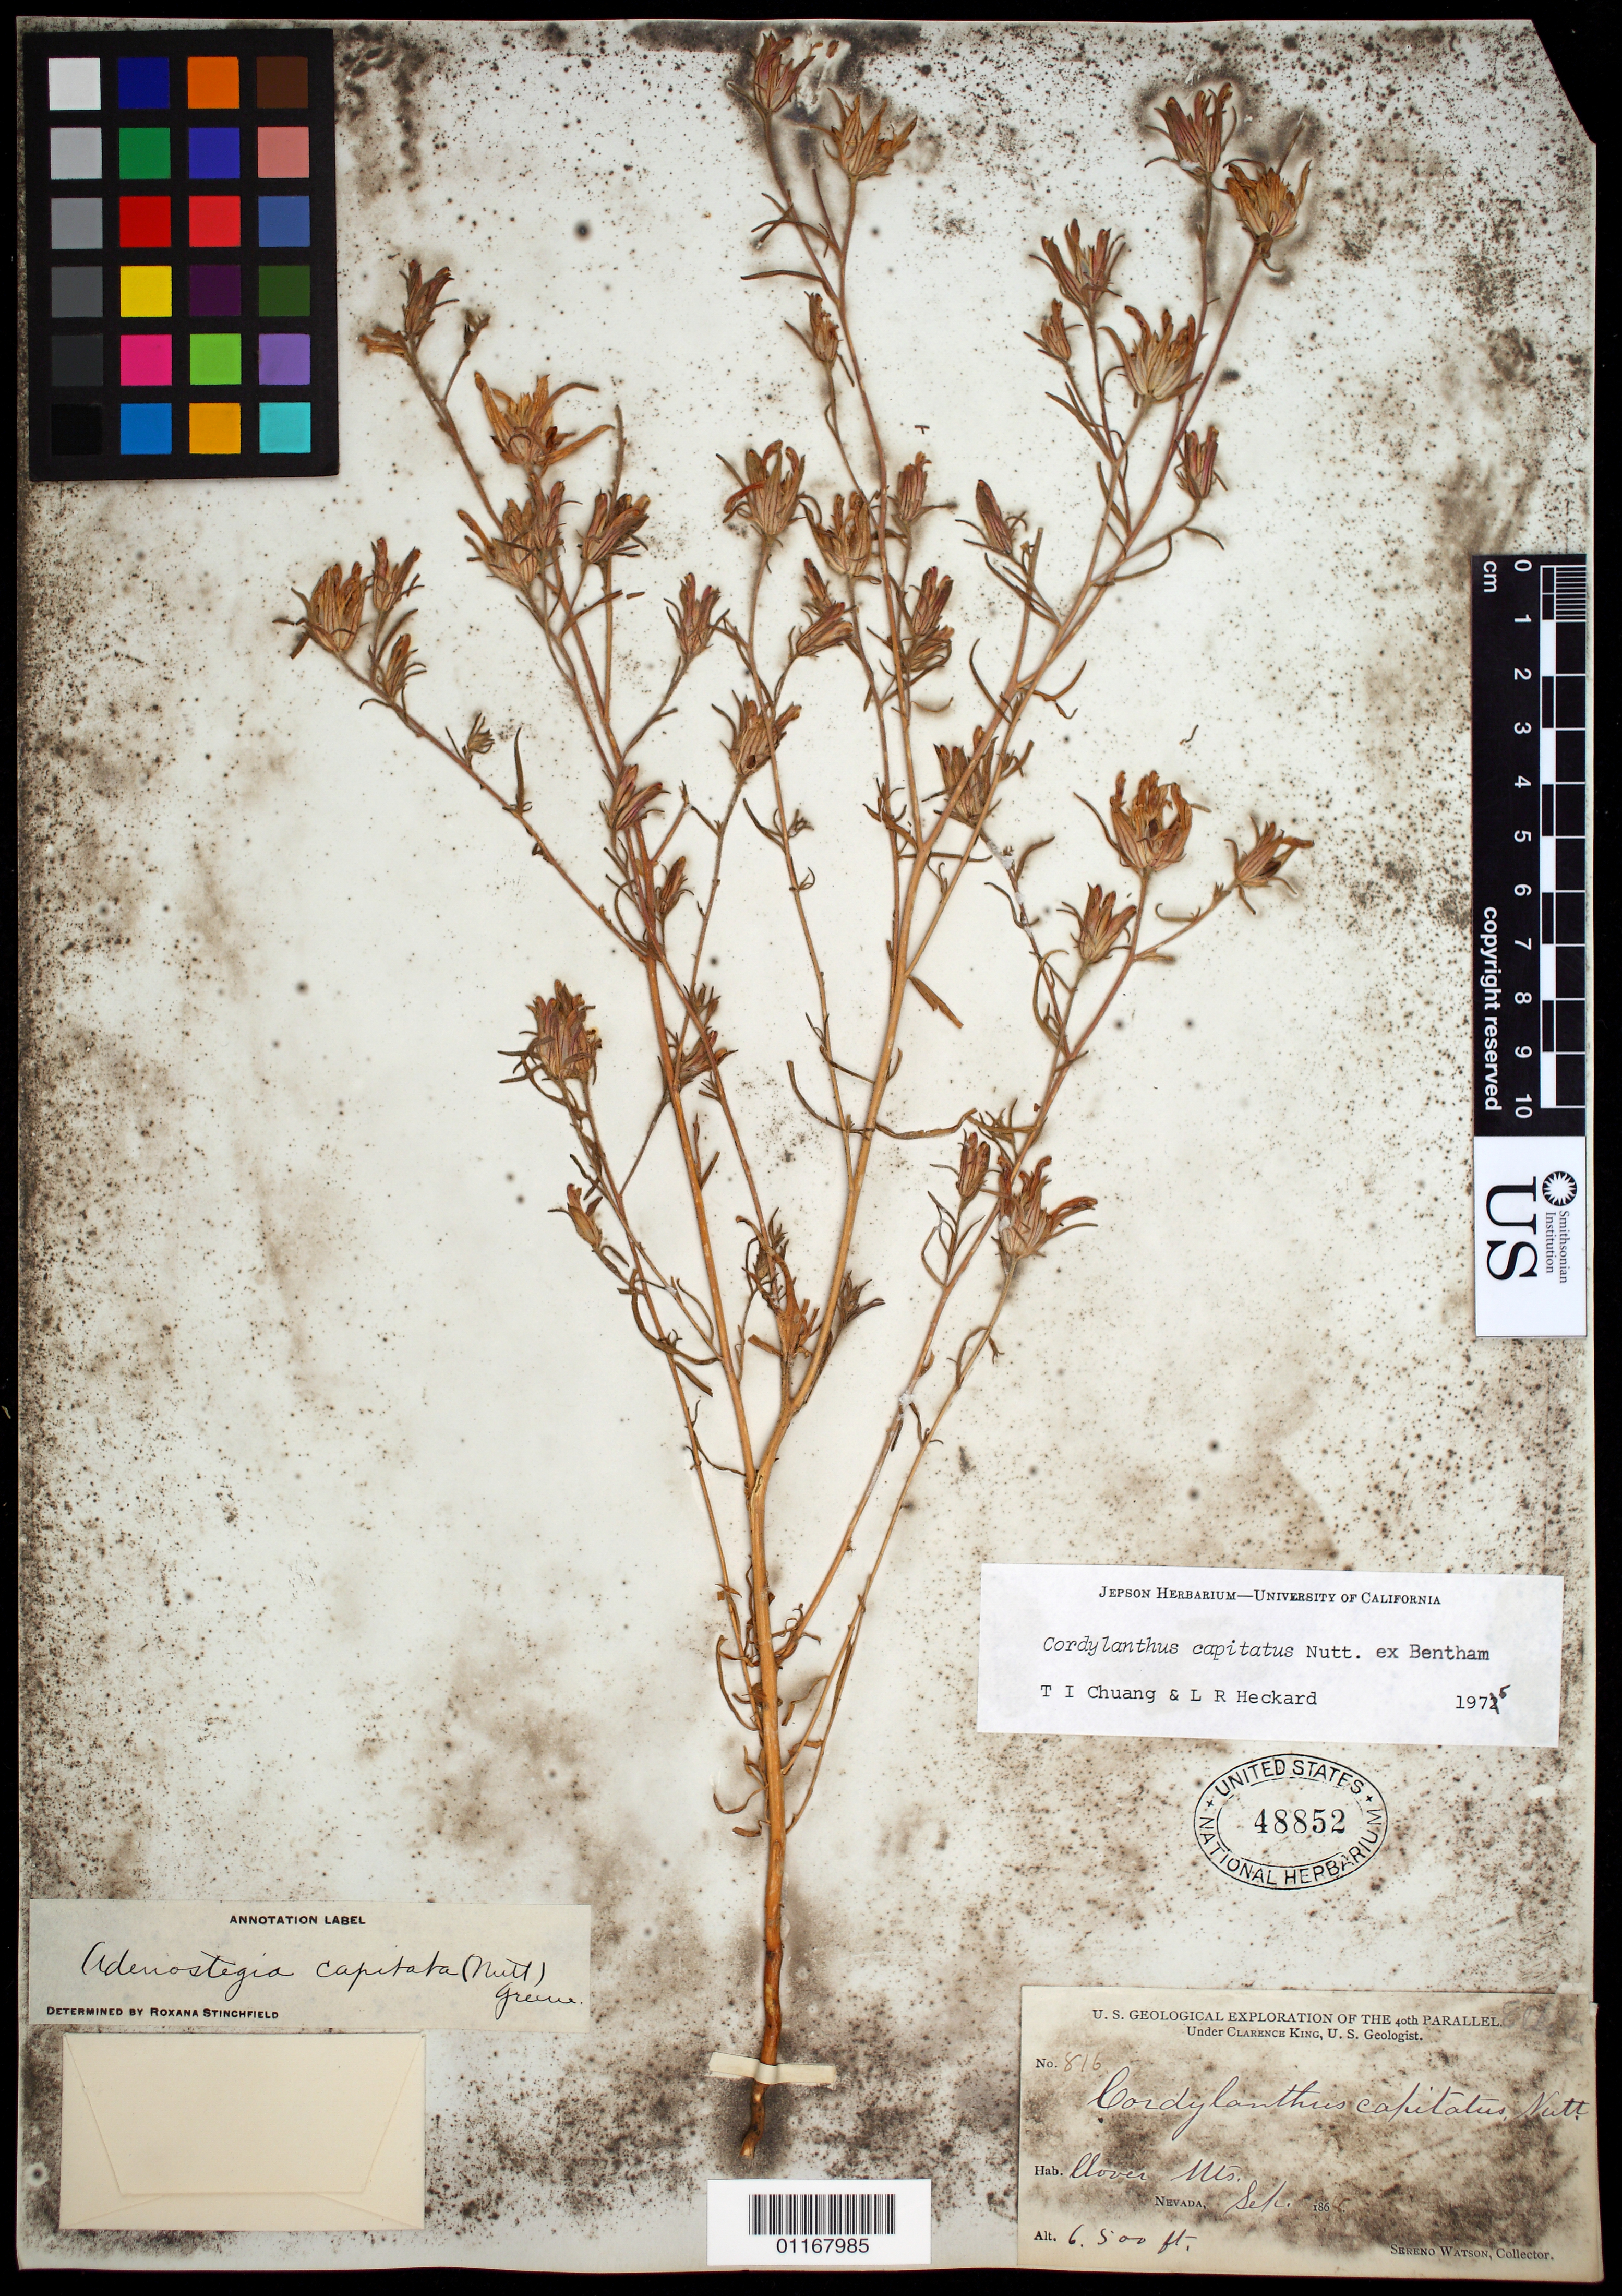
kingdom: Plantae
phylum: Tracheophyta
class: Magnoliopsida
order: Lamiales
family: Orobanchaceae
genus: Cordylanthus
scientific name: Cordylanthus capitatus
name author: Nutt. ex Benth.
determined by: Barringer, K. A.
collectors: S. Watson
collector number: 816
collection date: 1868-09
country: United States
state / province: Nevada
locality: Clover Mts.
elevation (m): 1981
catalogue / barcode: US 48852